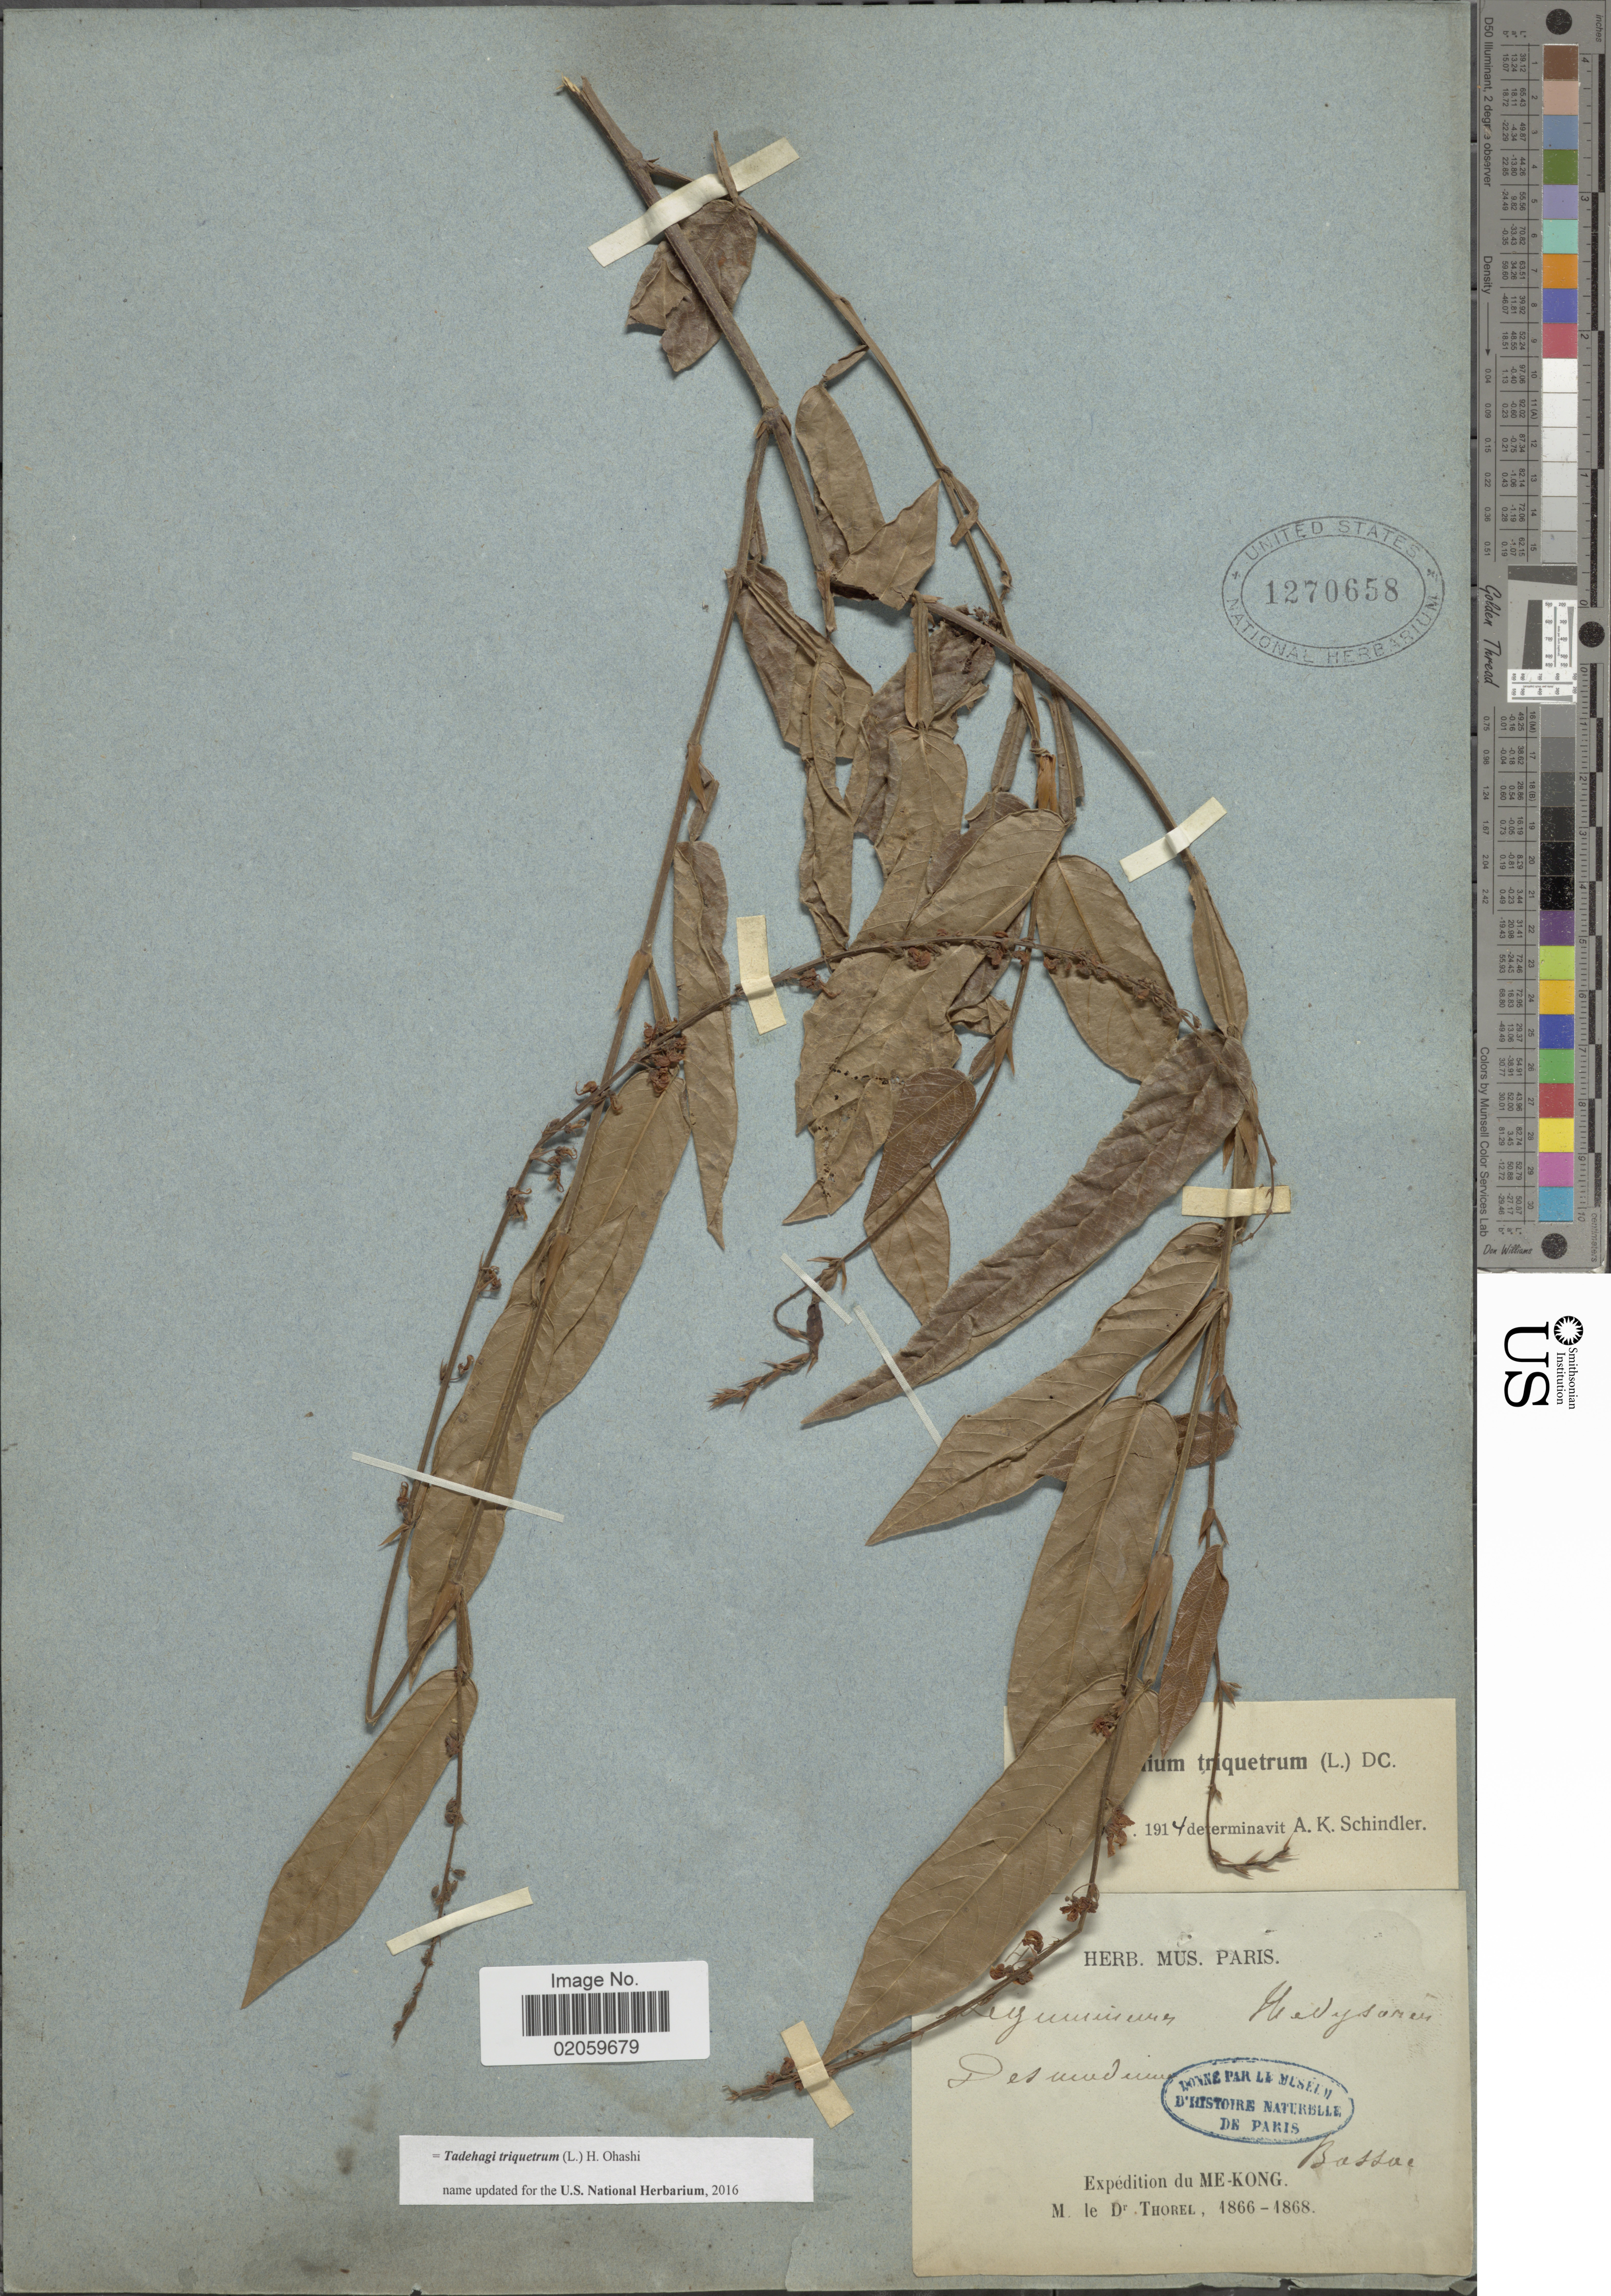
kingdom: Plantae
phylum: Tracheophyta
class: Magnoliopsida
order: Fabales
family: Fabaceae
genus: Tadehagi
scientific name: Tadehagi triquetrum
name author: (L.) H. Ohashi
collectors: C. Thorel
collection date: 1866/1868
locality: Me-kong, Bassar [interpreted]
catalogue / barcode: US 1270658